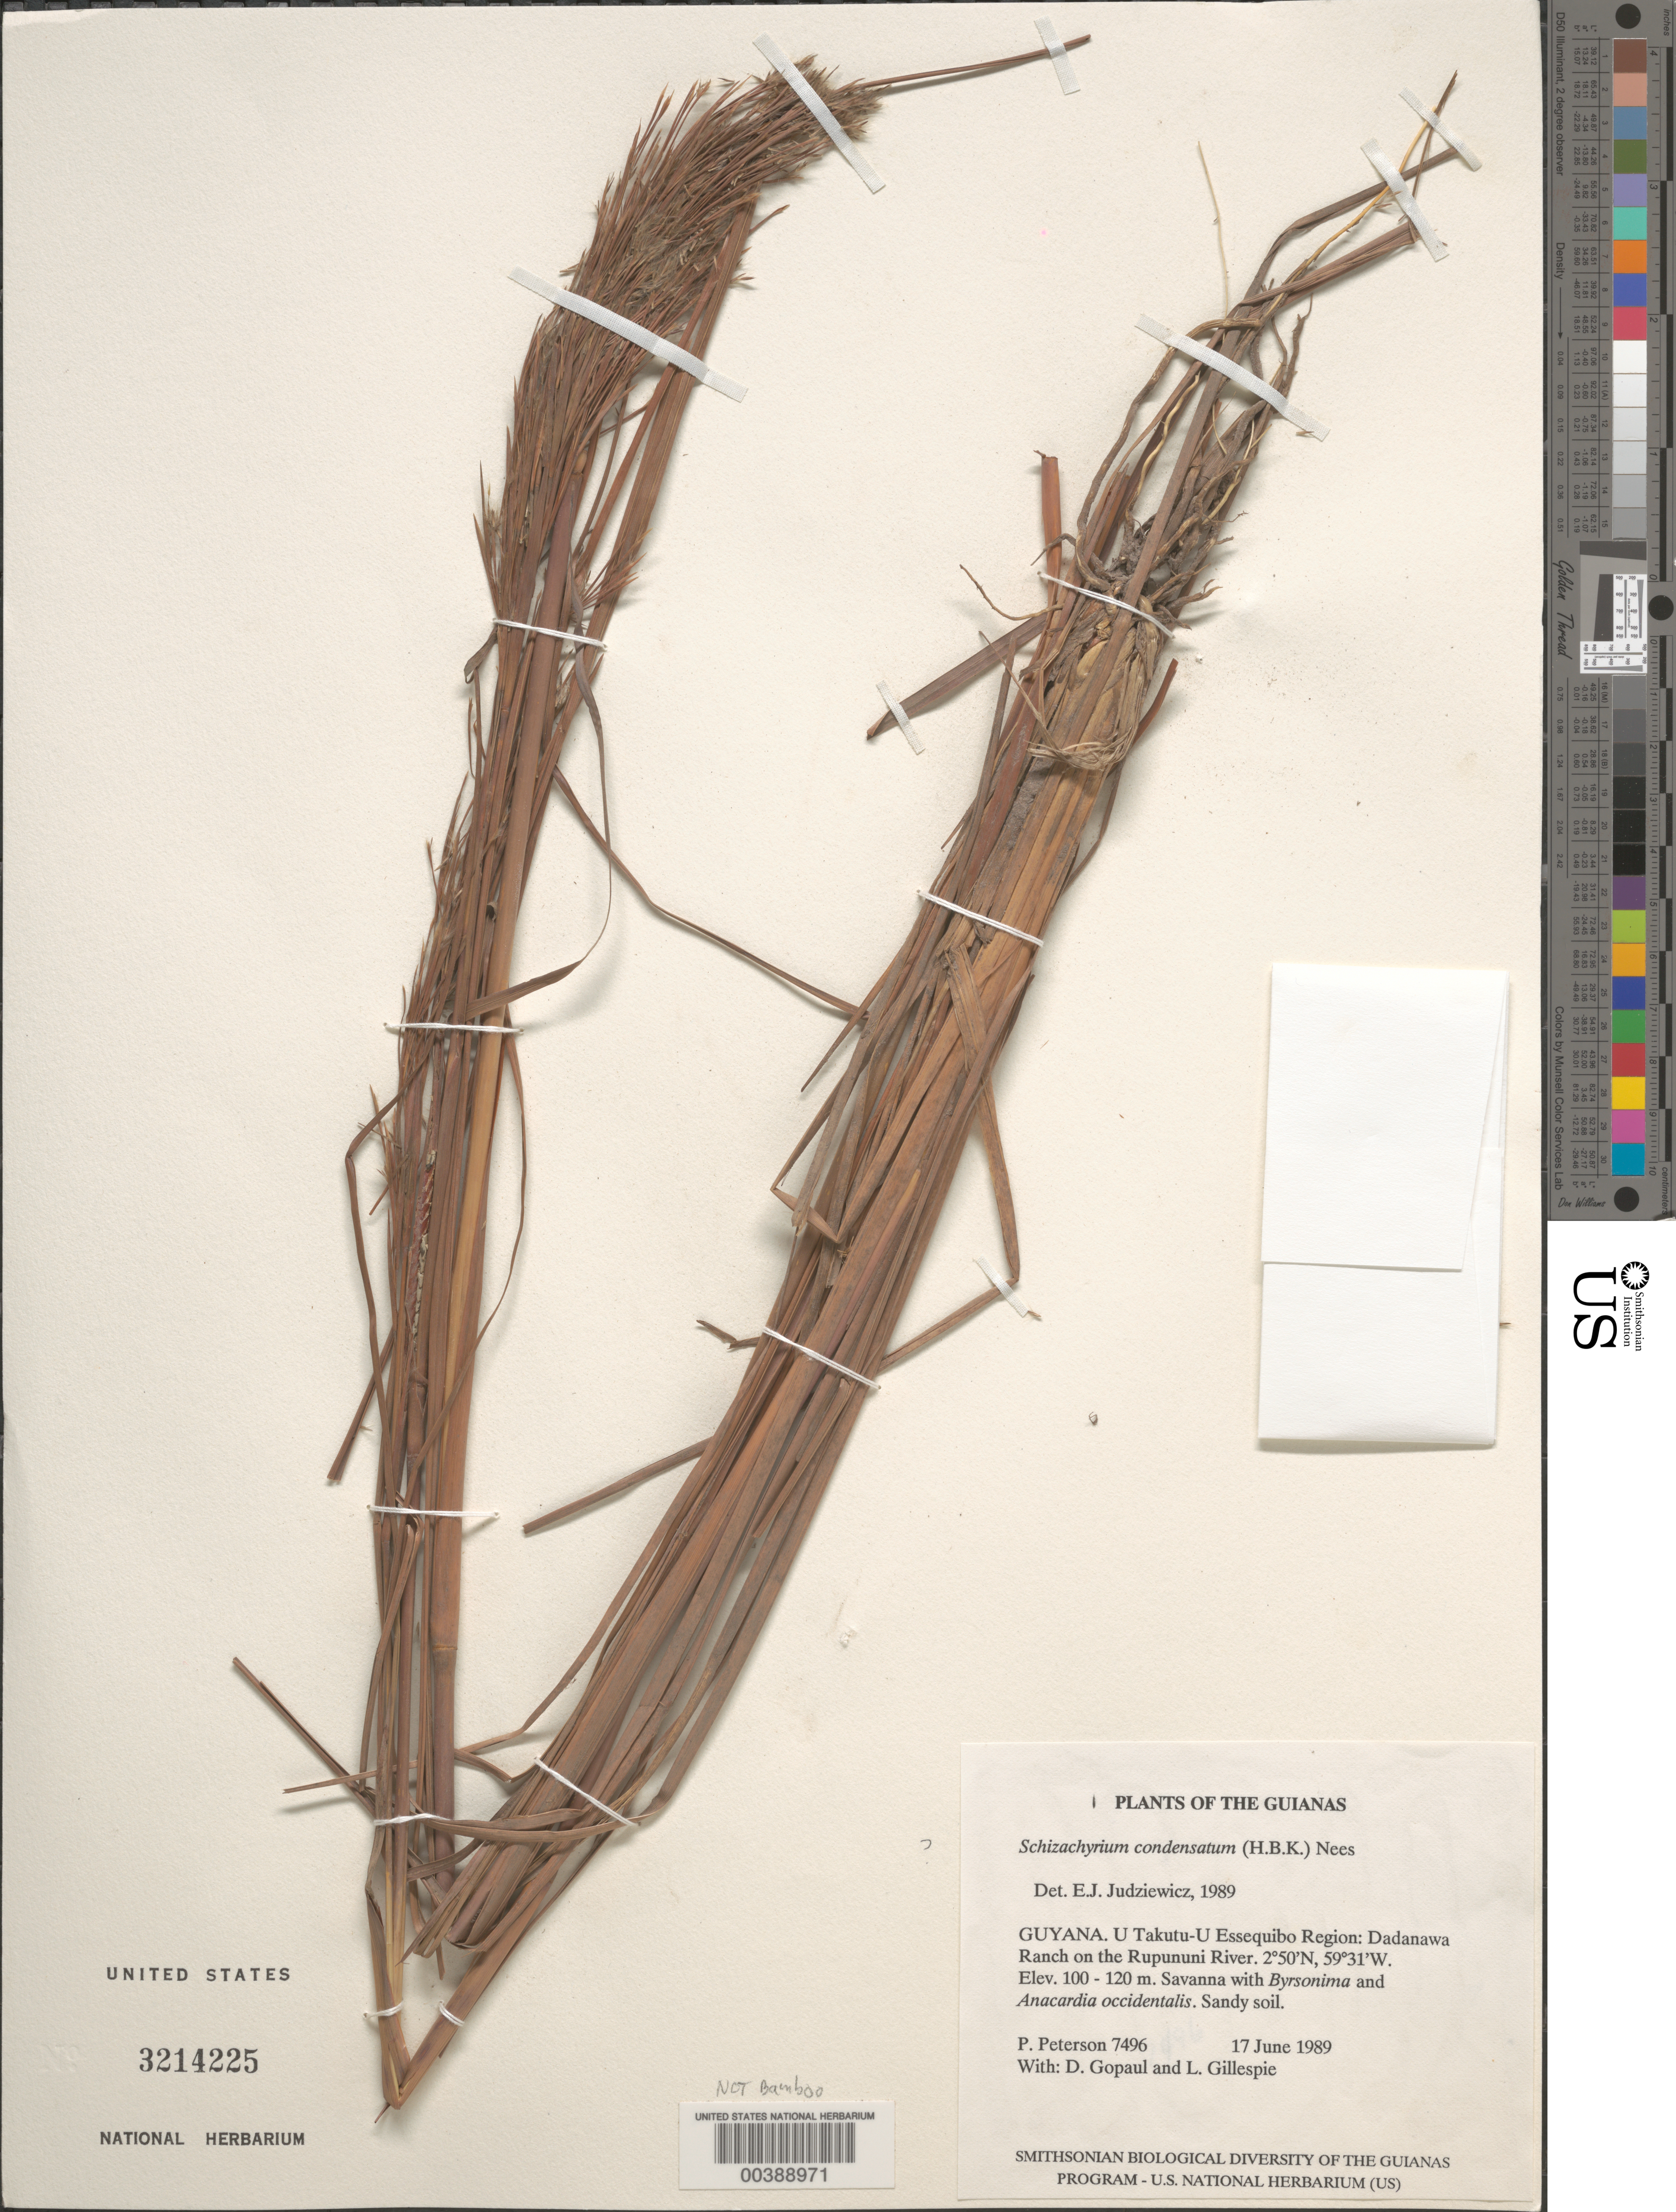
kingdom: Plantae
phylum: Tracheophyta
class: Liliopsida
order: Poales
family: Poaceae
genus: Schizachyrium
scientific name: Schizachyrium condensatum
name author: (Kunth) Nees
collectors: P. M. Peterson, D. Gopaul & L. J. Gillespie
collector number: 7496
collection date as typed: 17 Jun 1989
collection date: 1989-06-17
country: Guyana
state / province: U. Takutu-U. Essequibo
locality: Dadanawa ranch on the rupununi river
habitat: Savanna; sandy soil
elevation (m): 100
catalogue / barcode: US 3214425